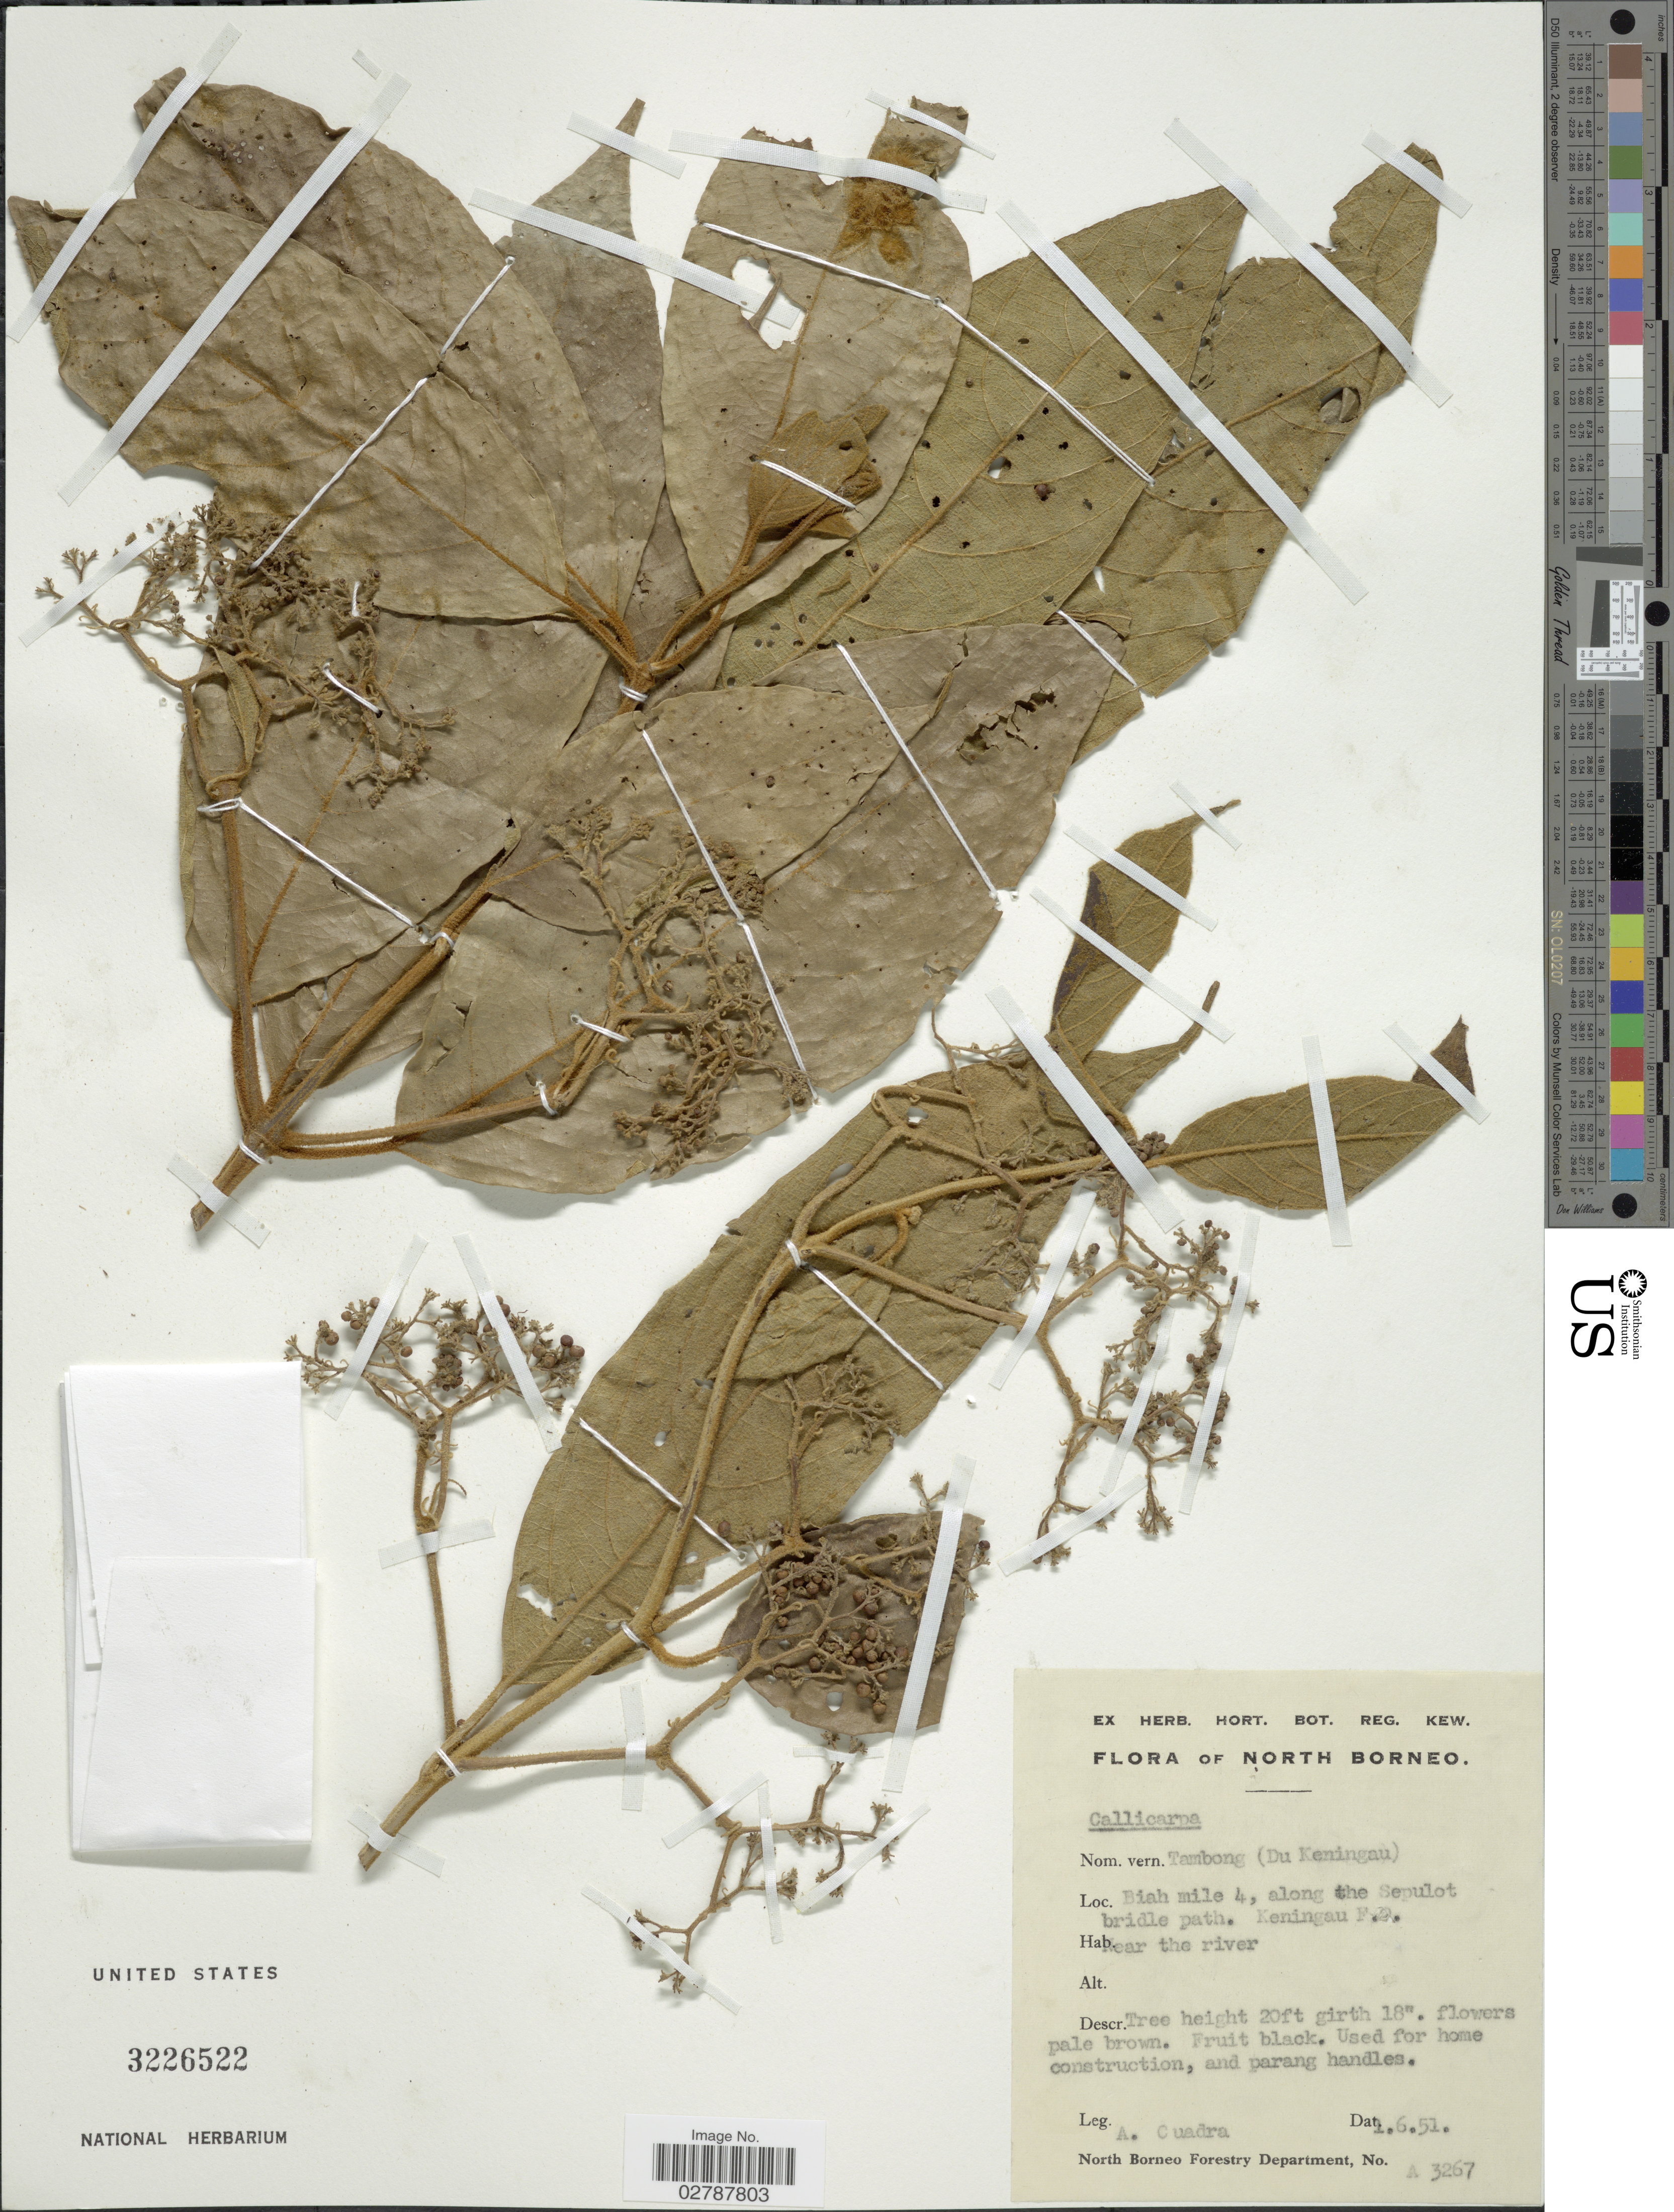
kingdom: Plantae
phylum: Tracheophyta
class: Magnoliopsida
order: Lamiales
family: Lamiaceae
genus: Callicarpa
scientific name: Callicarpa sp.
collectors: A. Cuadra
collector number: A3267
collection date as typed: Transcribed d/m/y: 1/6/51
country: Malaysia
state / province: Sabah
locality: North Borneo. Biah mile 4, along the Sepulot bridle path. Keningau F. [illegible text]. Near the river.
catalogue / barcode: US 3226522